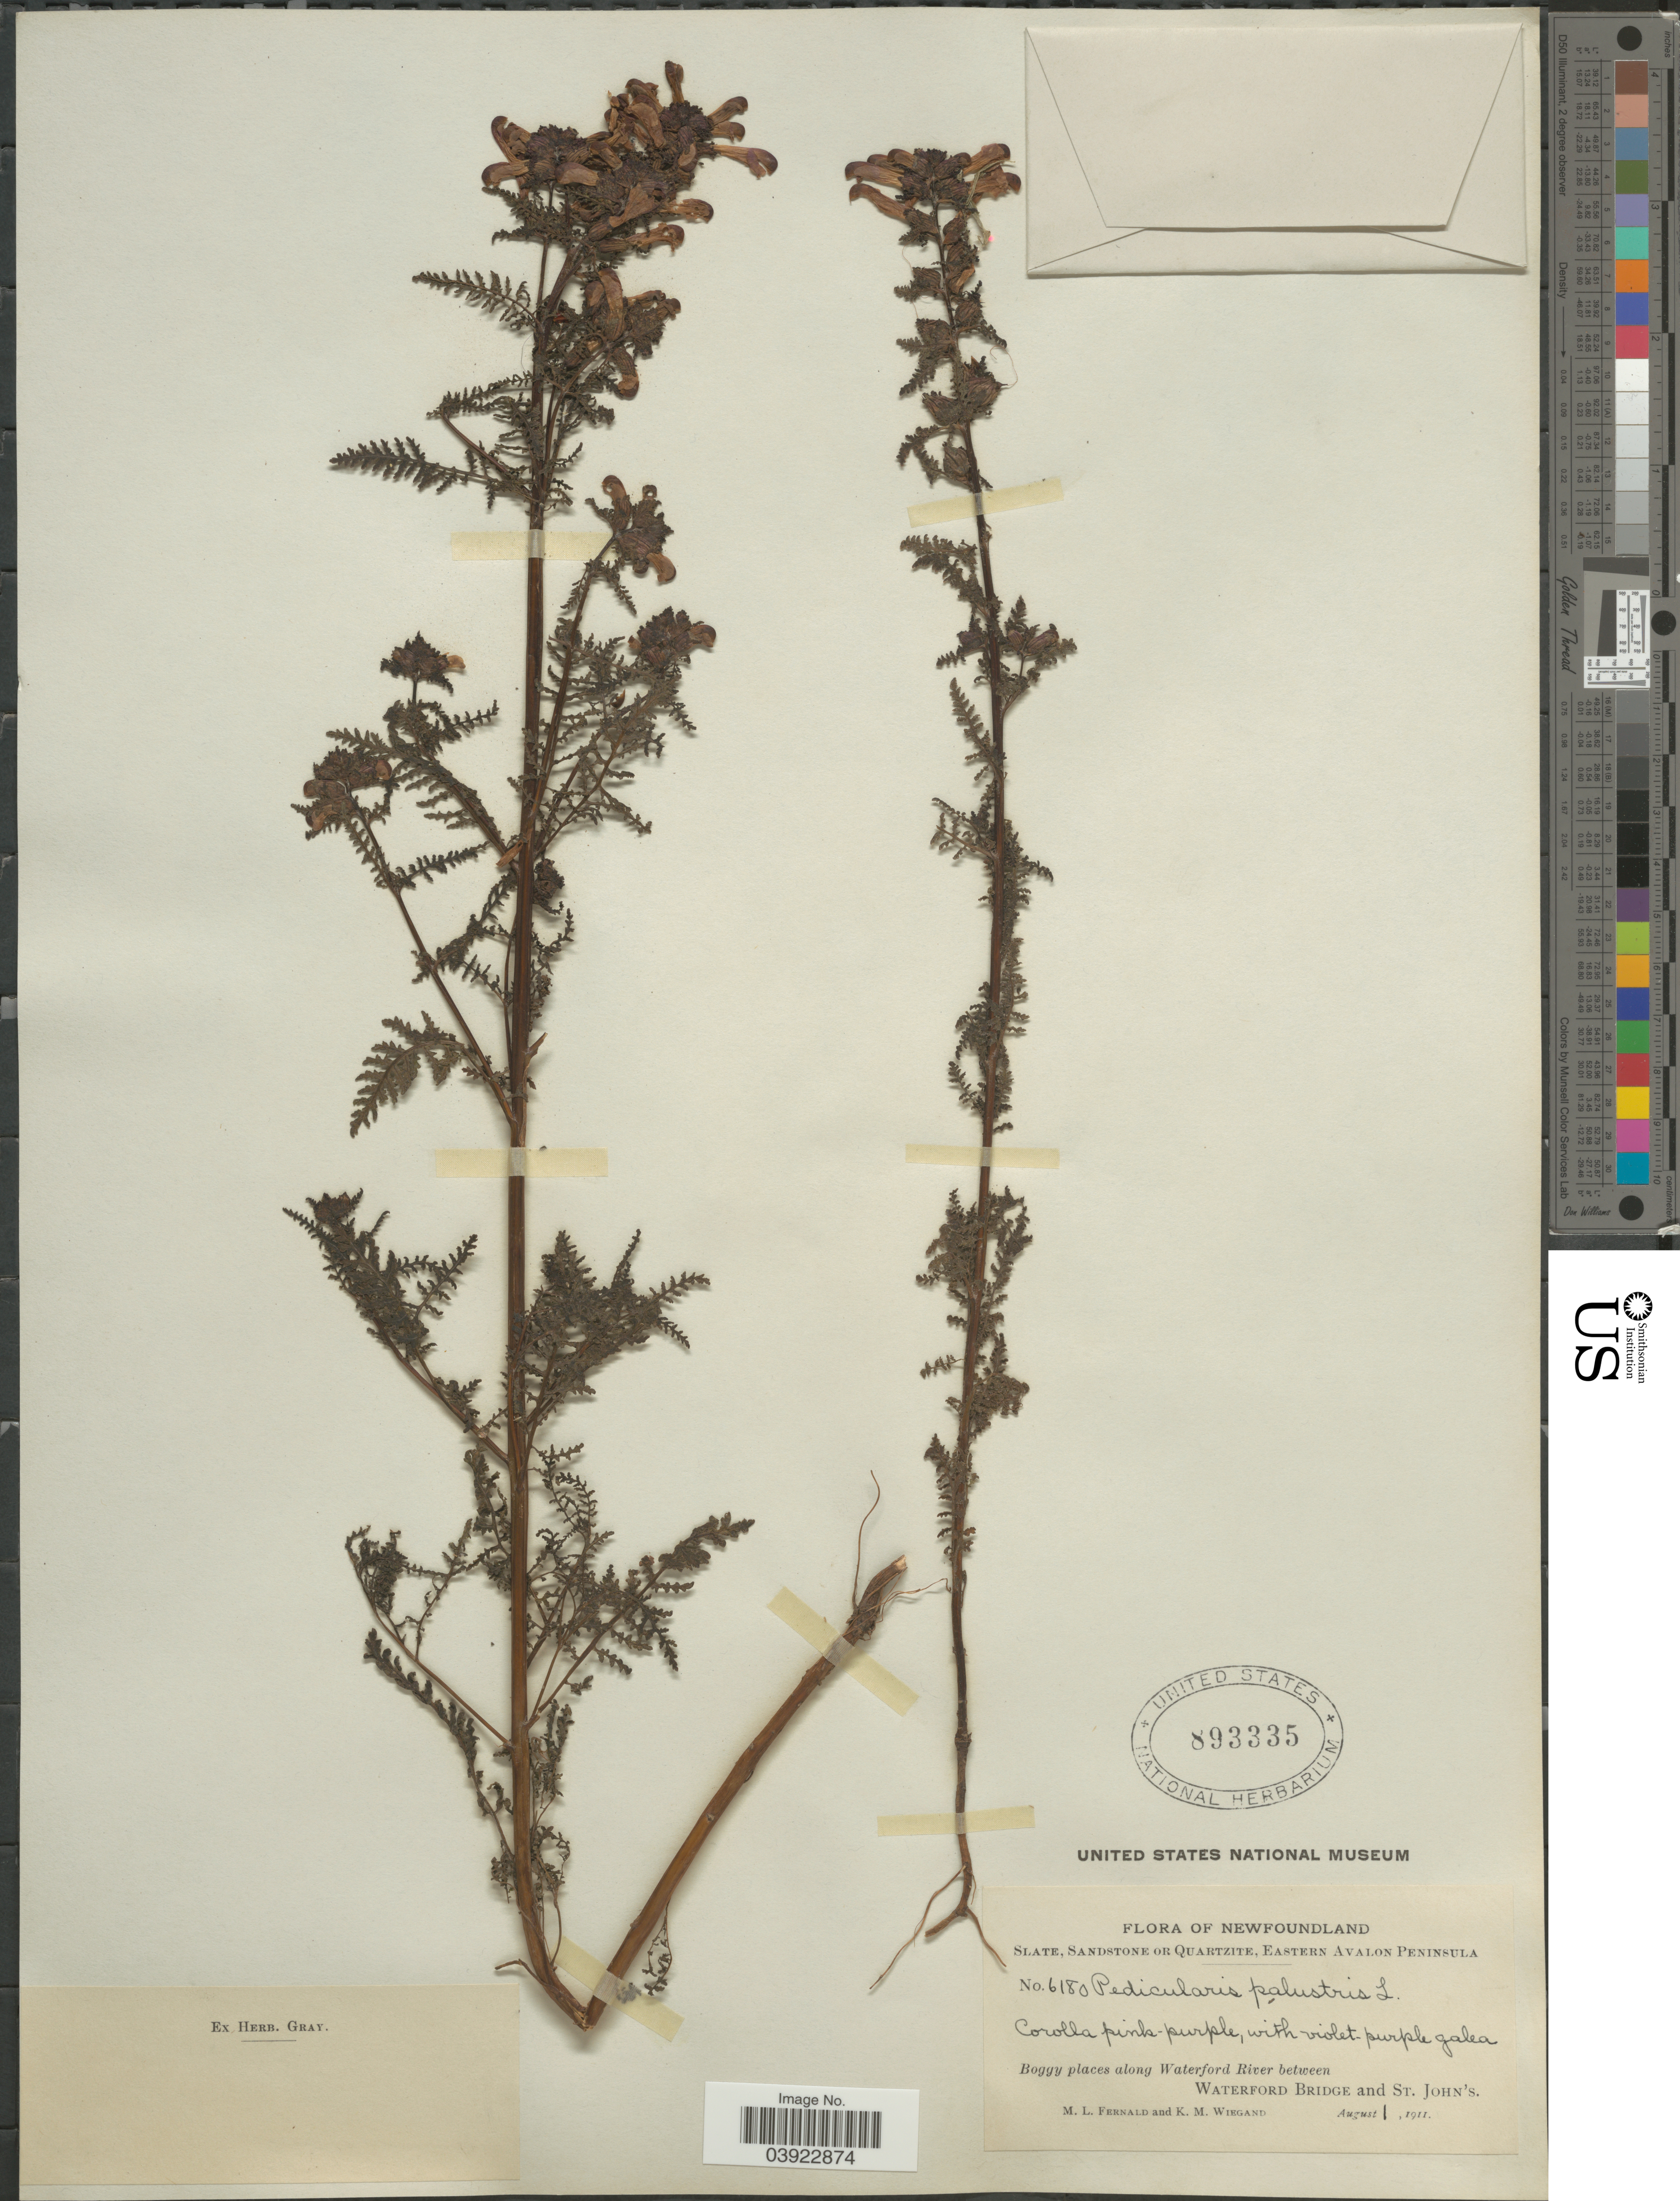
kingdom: Plantae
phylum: Tracheophyta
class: Magnoliopsida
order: Lamiales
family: Orobanchaceae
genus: Pedicularis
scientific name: Pedicularis palustris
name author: L.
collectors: M. L. Fernald & K. M. Wiegand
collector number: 6180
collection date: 1911-08-01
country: Canada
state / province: Newfoundland and Labrador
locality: Slate, Sandstone or Quartzite, Eastern Avalon Peninsula. Boggy places along Waterford River between Waterford Bridge and St. John's.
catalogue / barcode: US 893335